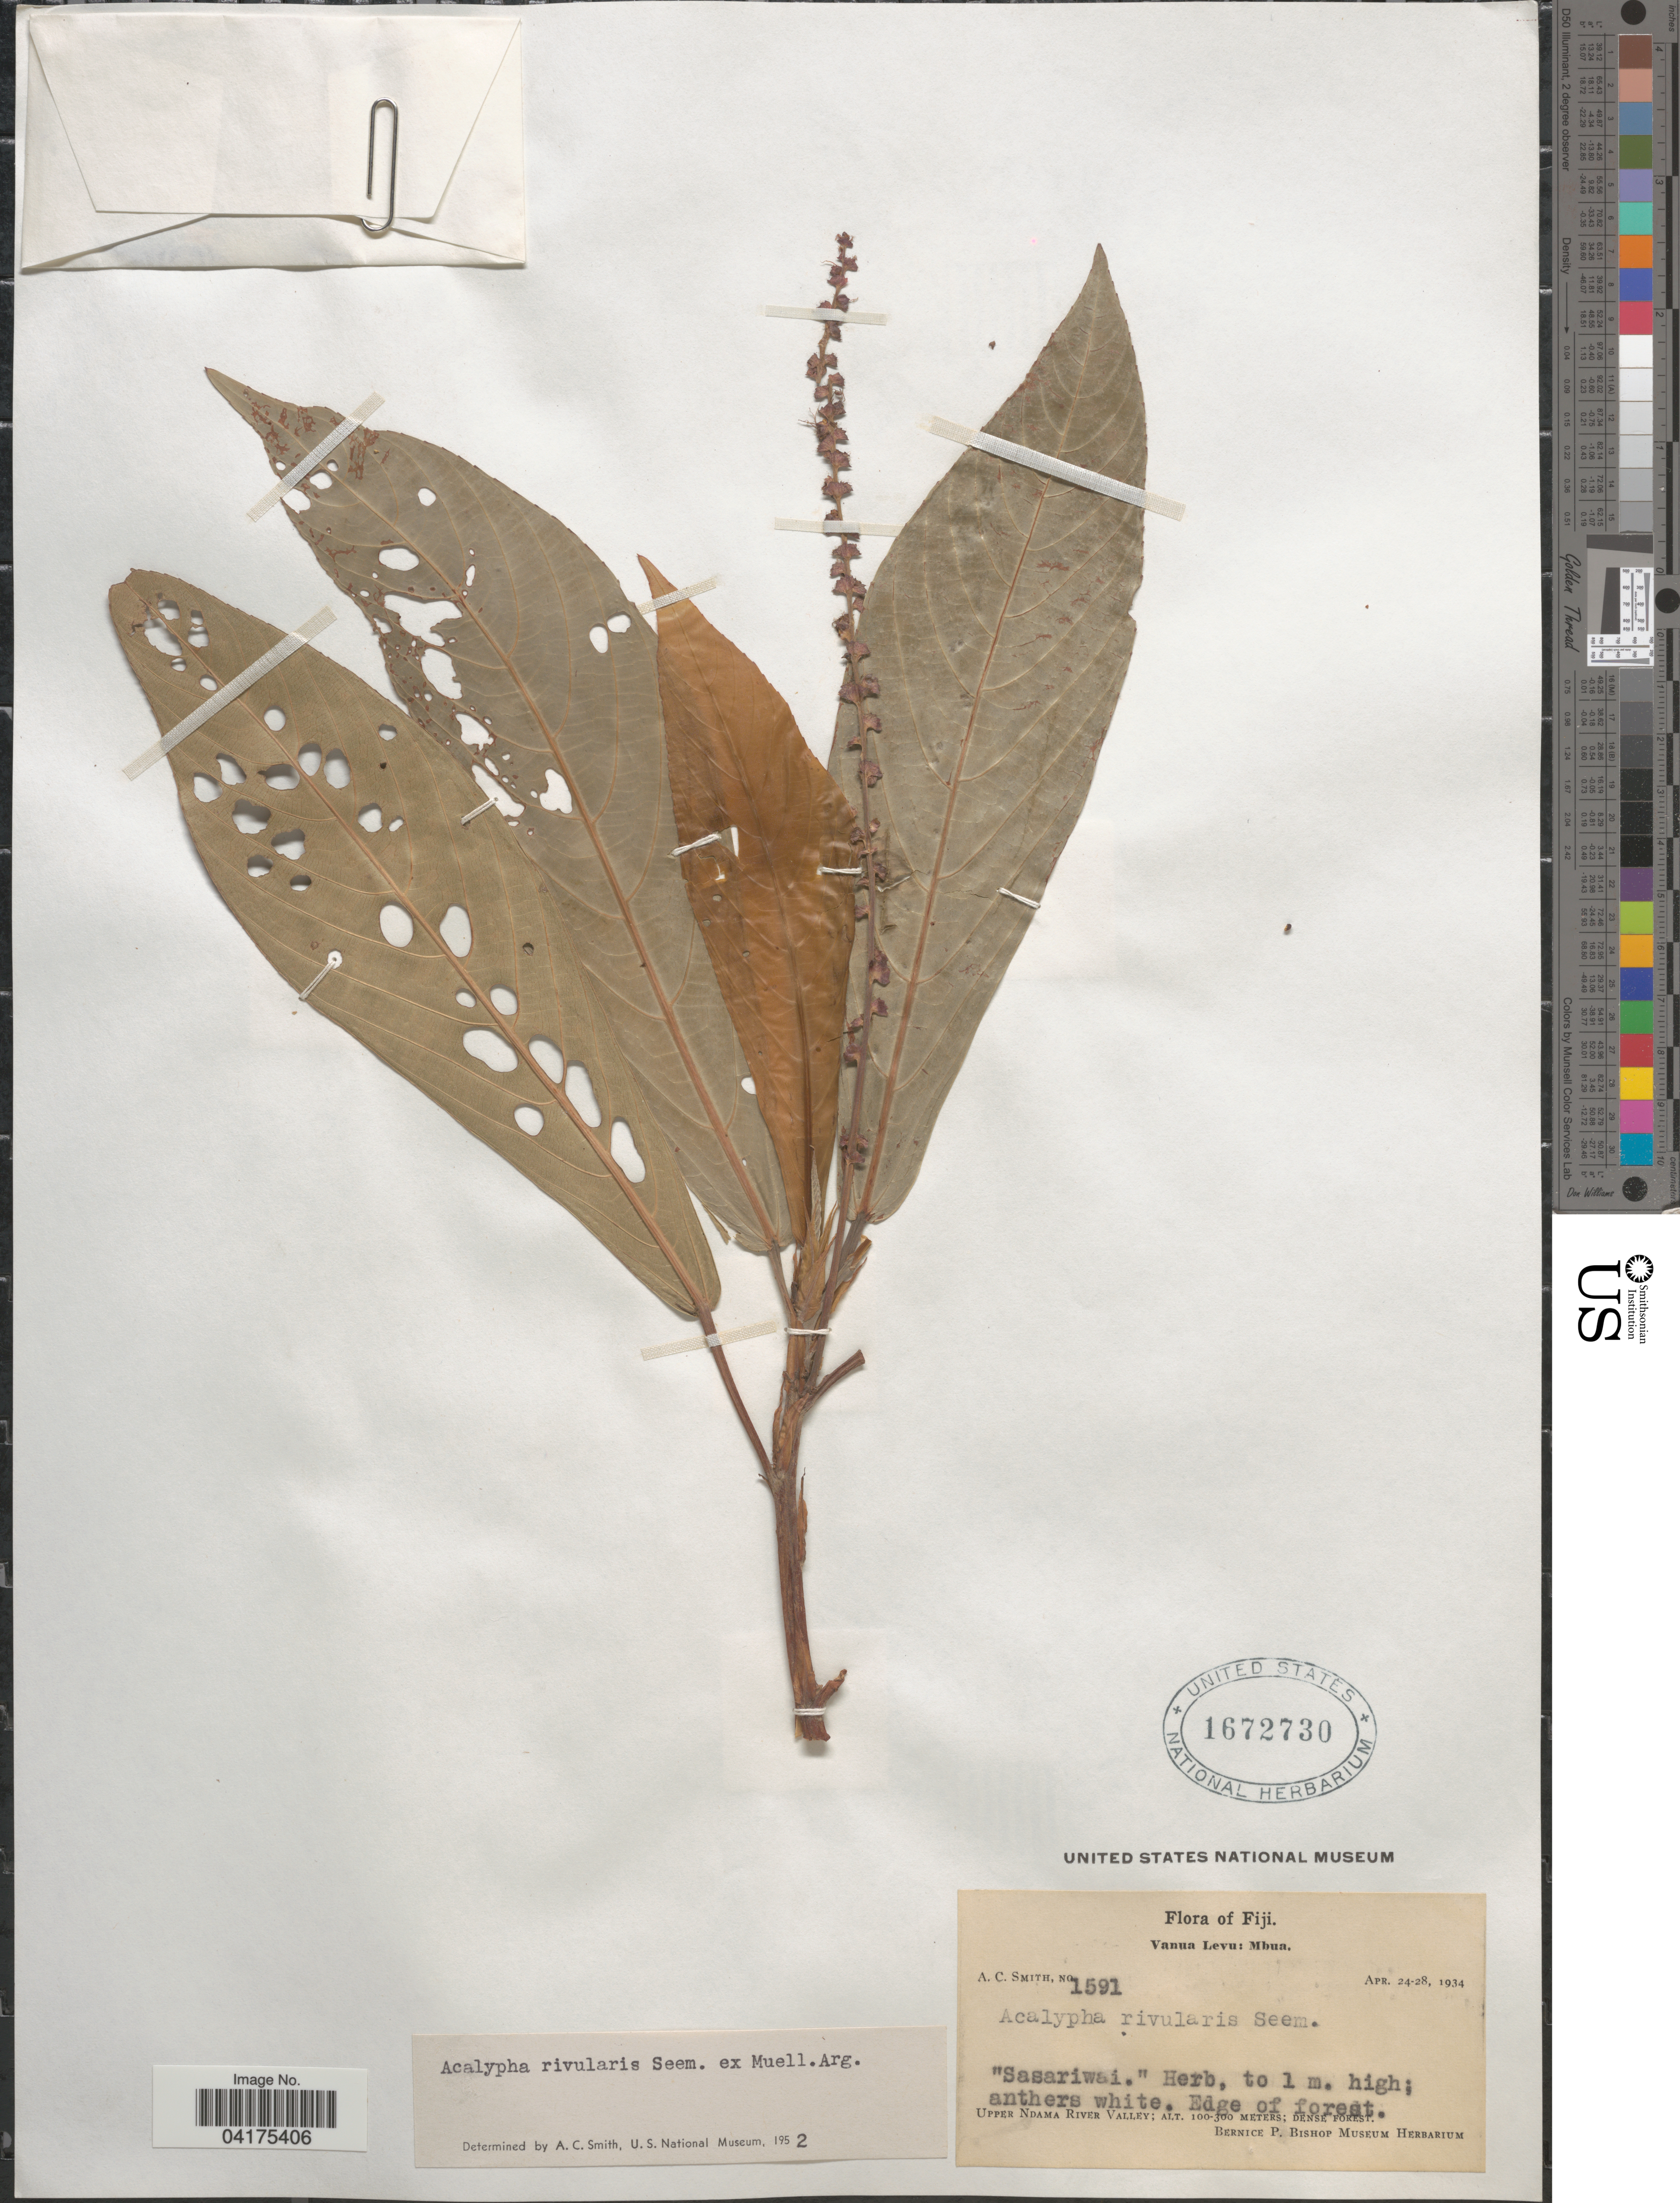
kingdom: Plantae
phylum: Tracheophyta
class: Magnoliopsida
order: Malpighiales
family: Euphorbiaceae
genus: Acalypha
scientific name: Acalypha rivularis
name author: Seem.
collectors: A. C. Smith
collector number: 1591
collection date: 1934-04-24/1934-04-28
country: Fiji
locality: Vanua Levu: Mbua. "Sasariwai". Upper Ndama River Valley.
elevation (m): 100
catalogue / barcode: US 1672730